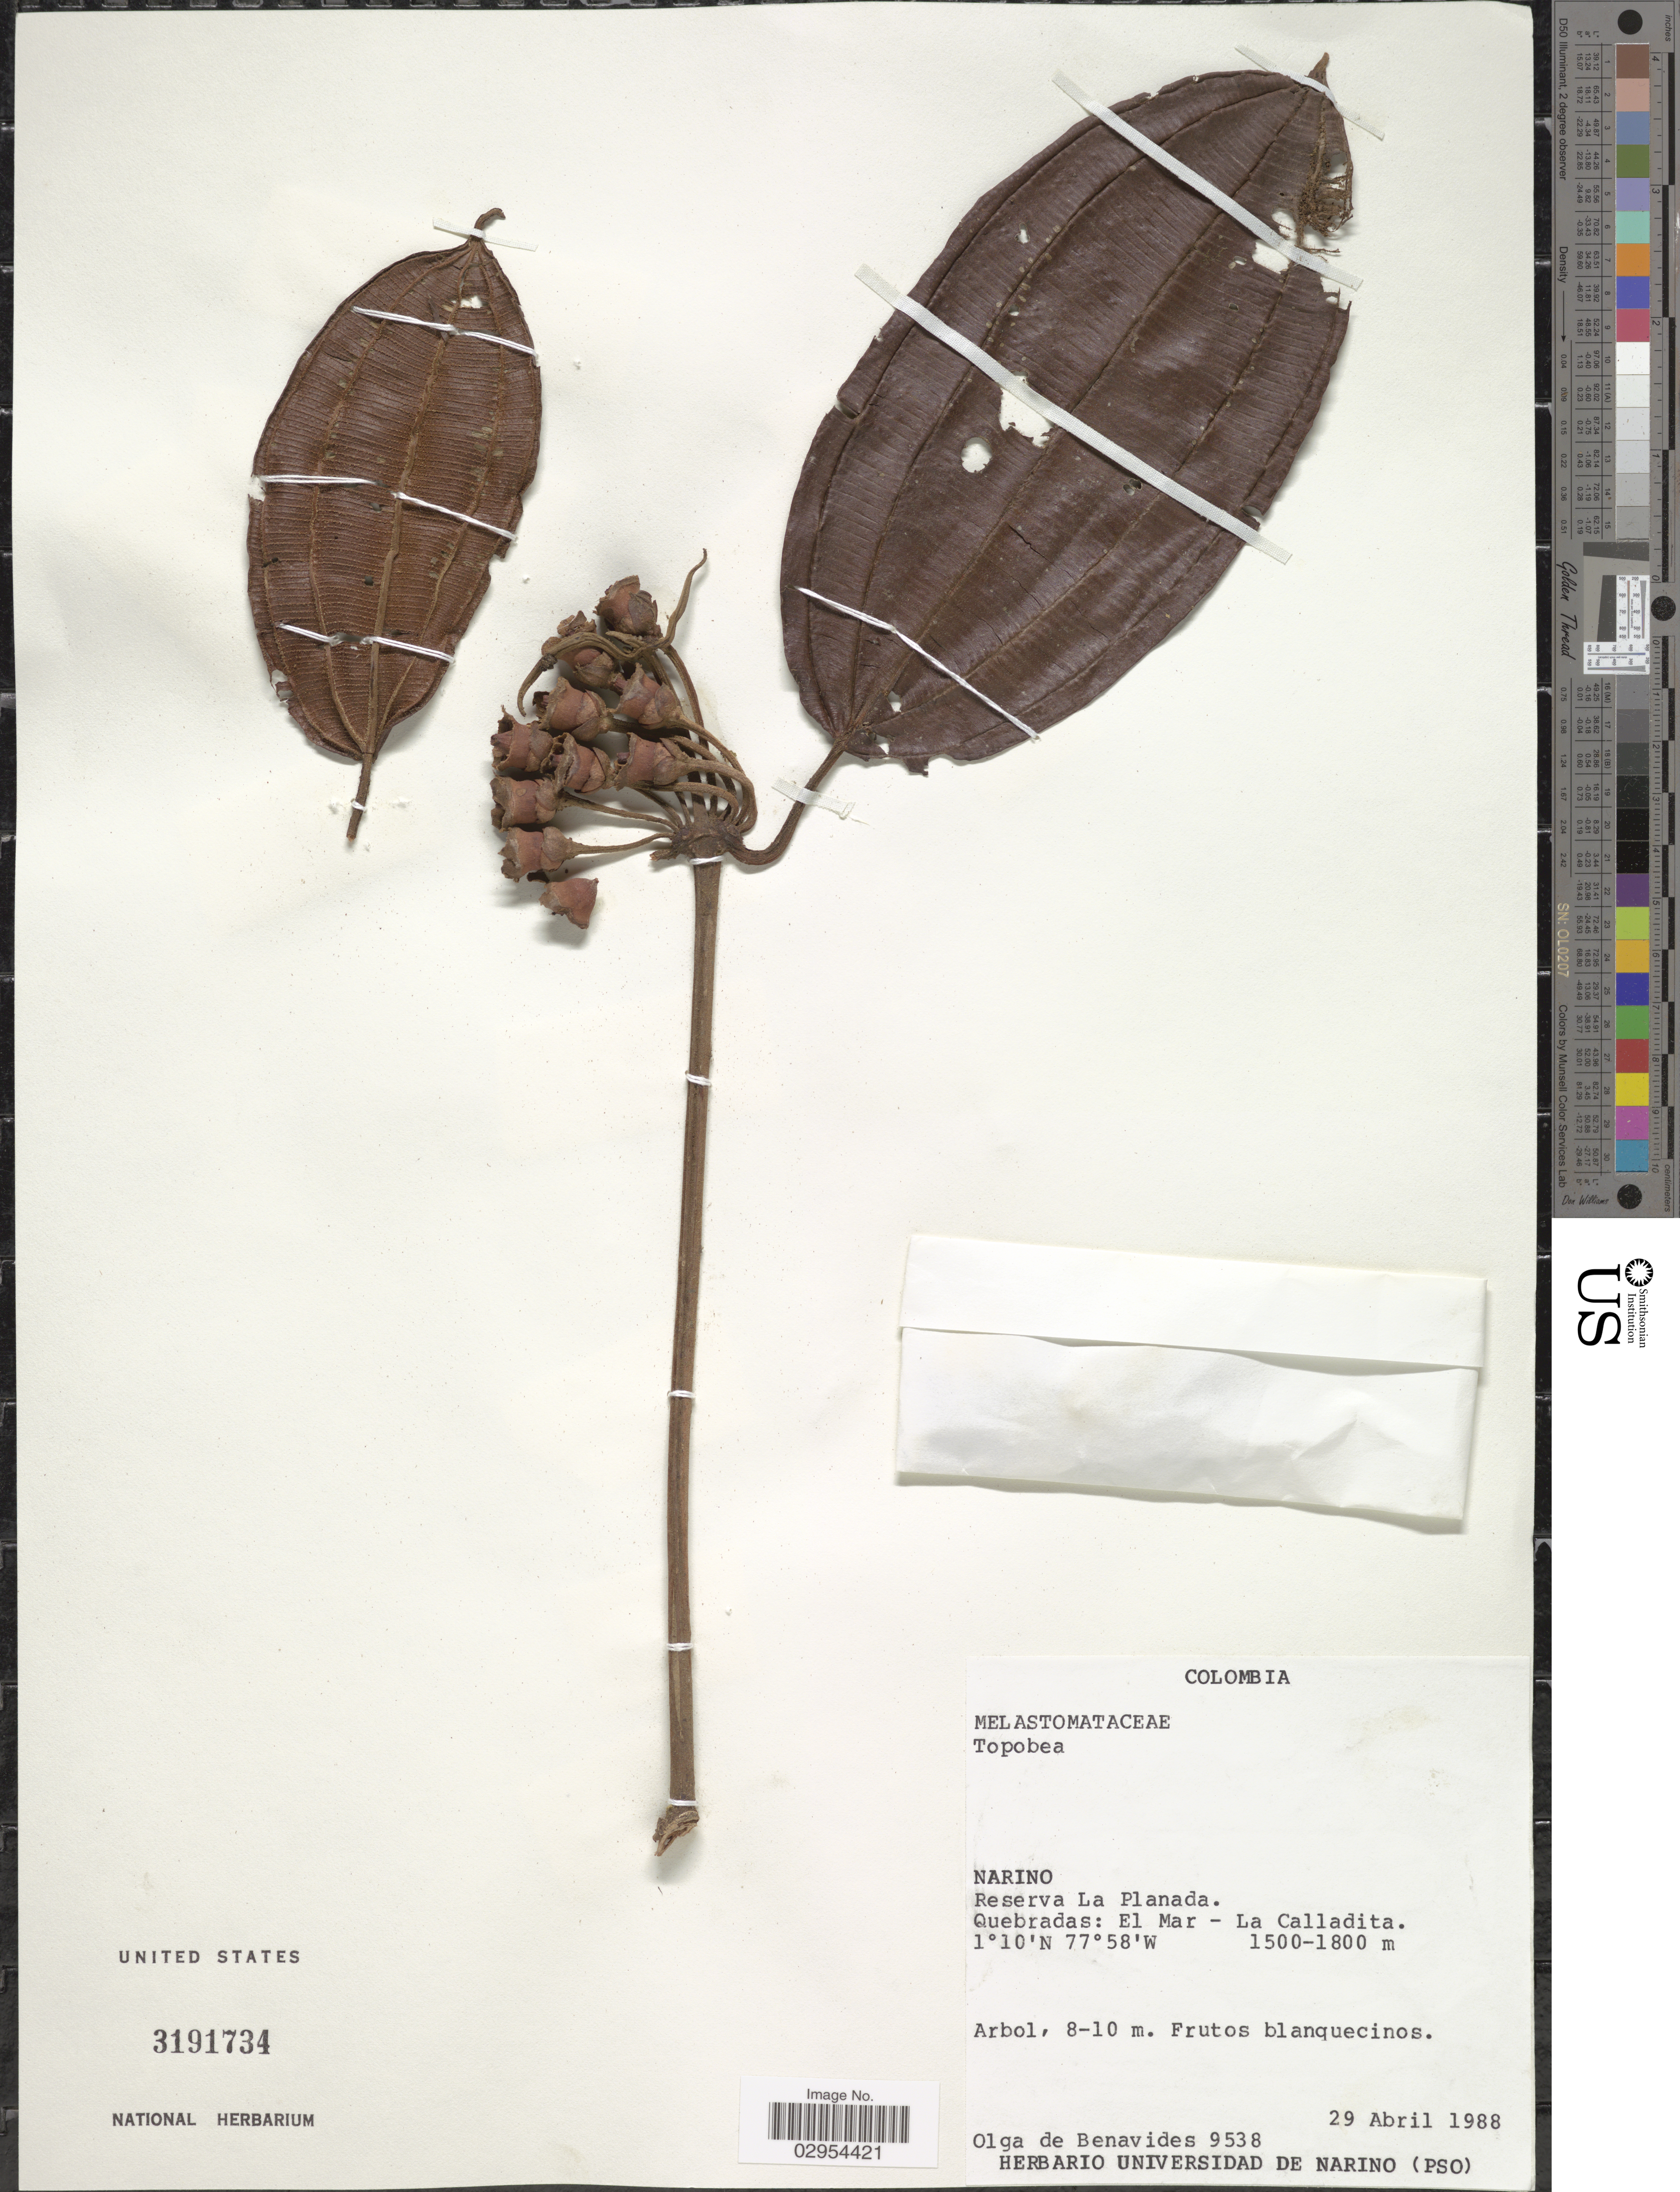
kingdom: Plantae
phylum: Tracheophyta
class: Magnoliopsida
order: Myrtales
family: Melastomataceae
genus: Topobea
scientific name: Topobea sp.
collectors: Olga S. de Benavides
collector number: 9538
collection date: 1988-04-29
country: Colombia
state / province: Nariño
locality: Reserva La Planada. Quebradas: El Mar - La Calladita.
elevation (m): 1500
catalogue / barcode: US 3191734